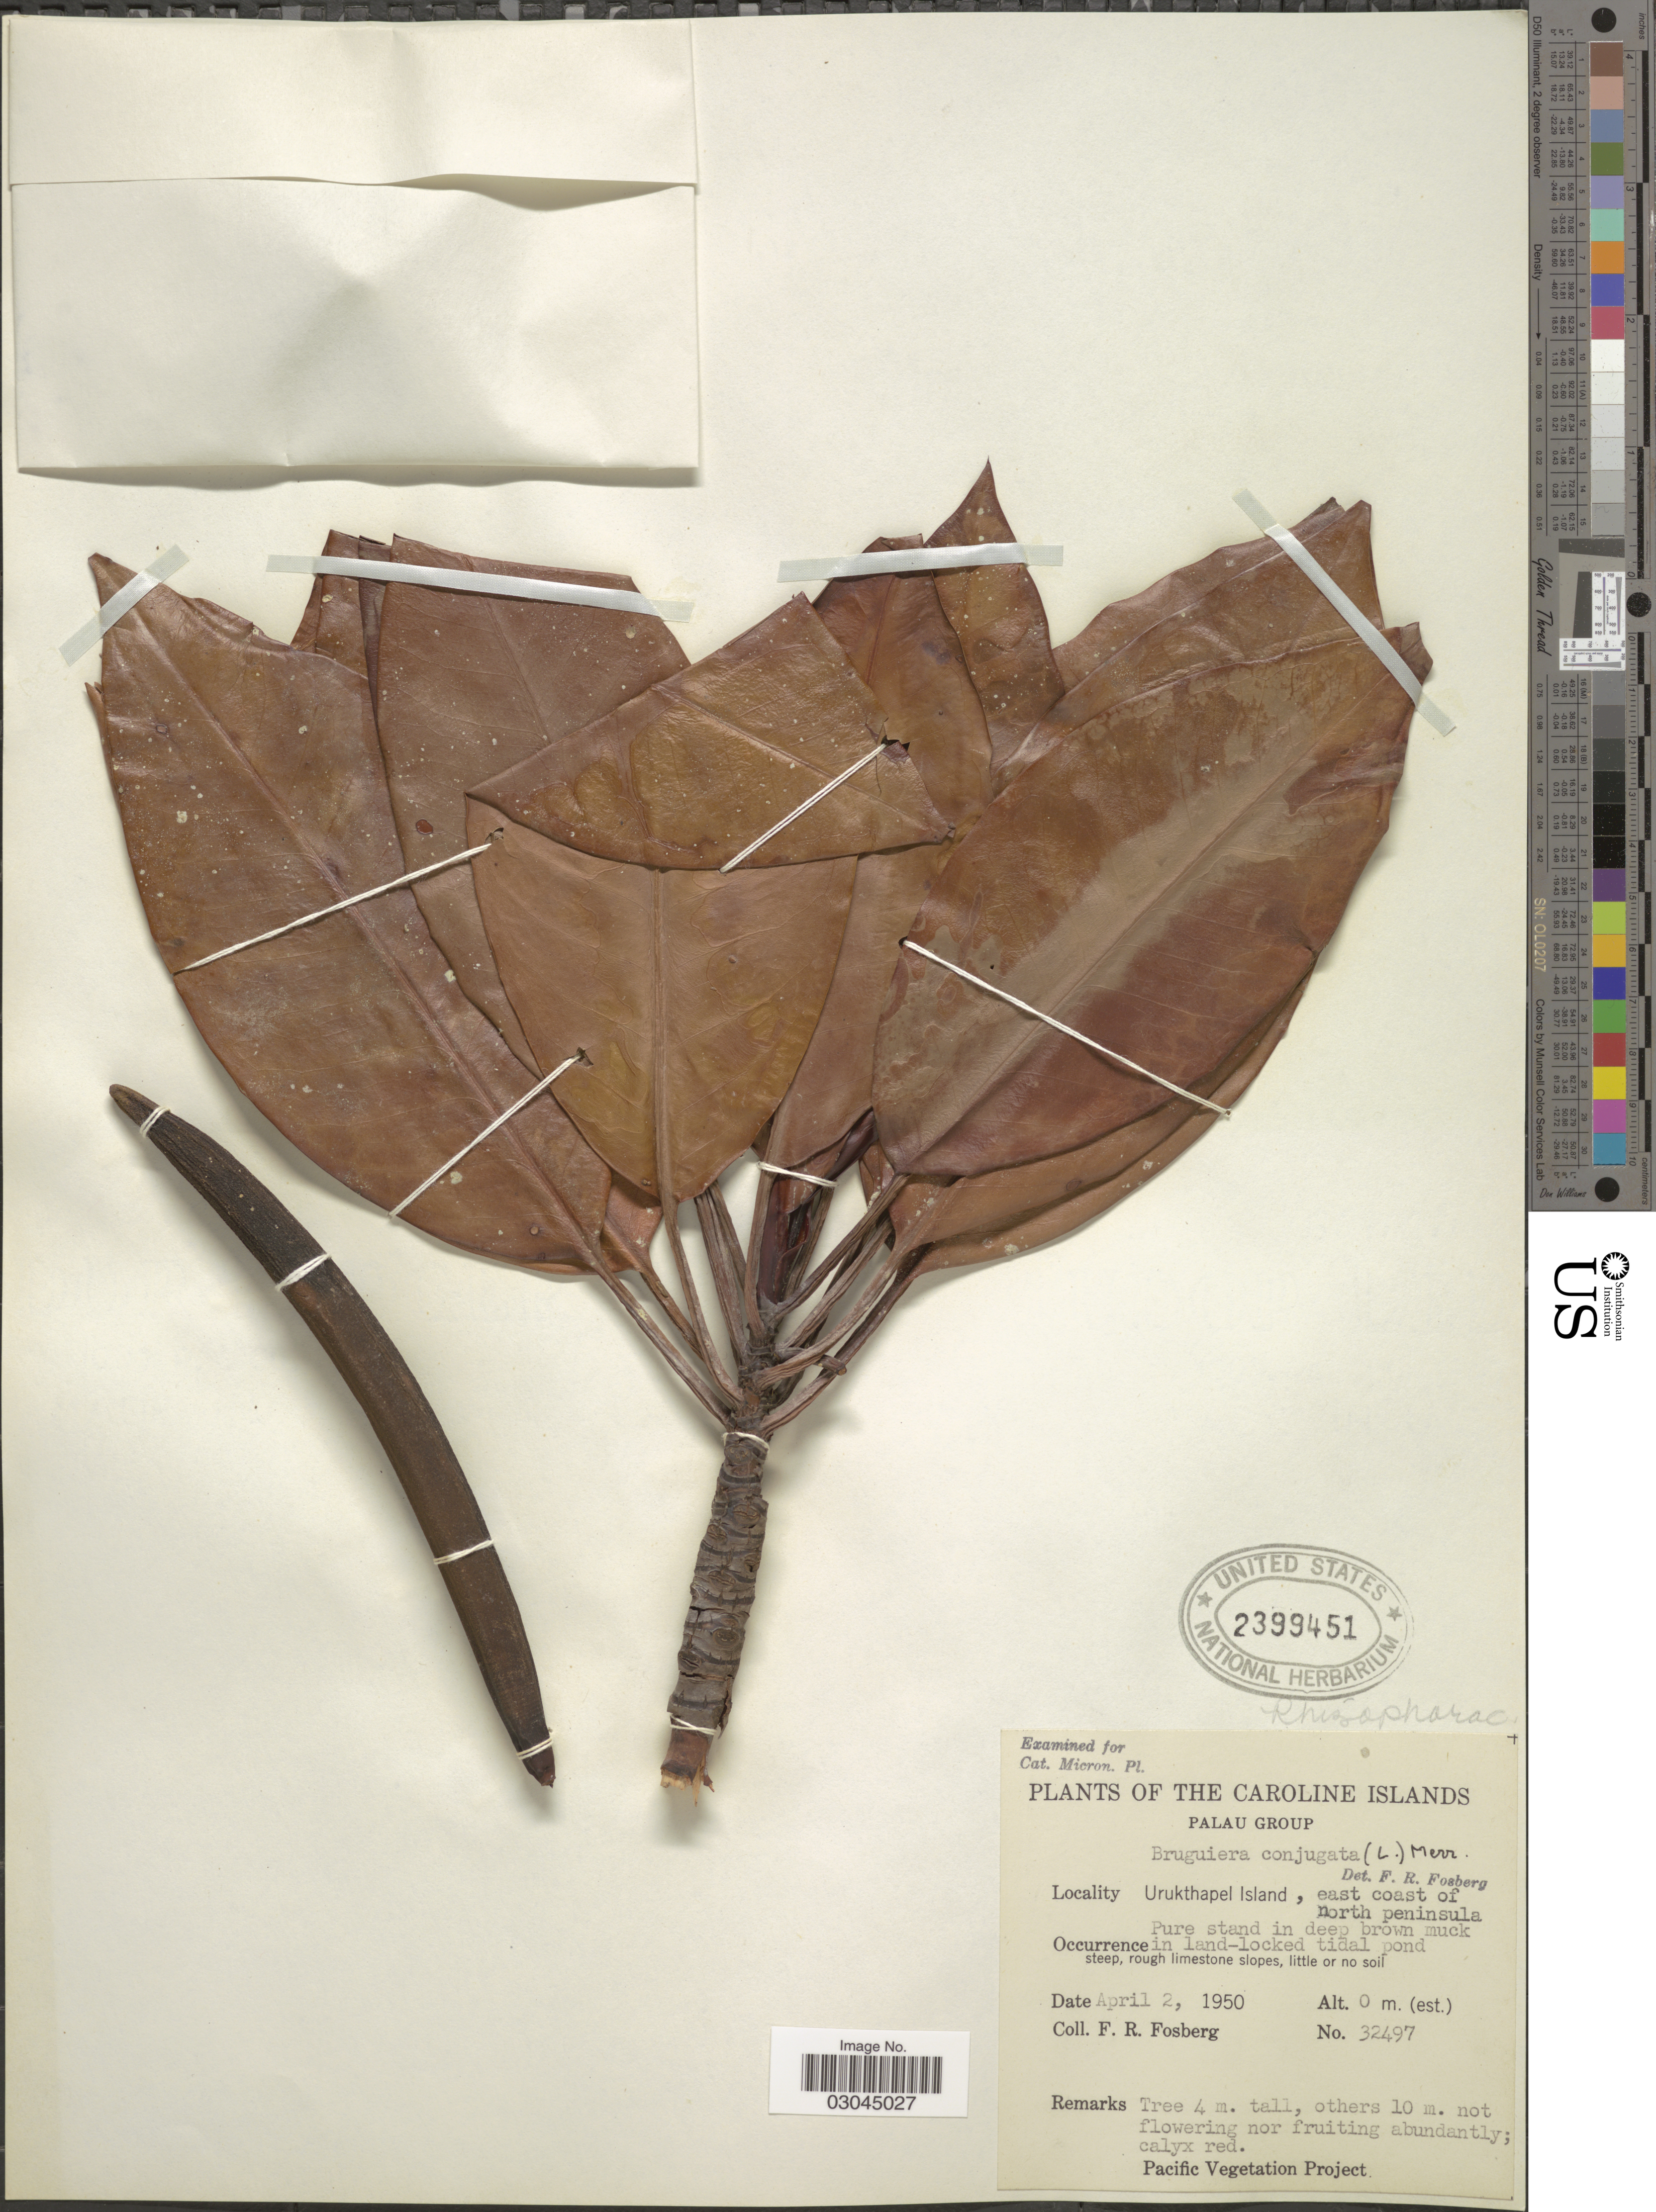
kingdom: Plantae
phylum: Tracheophyta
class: Magnoliopsida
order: Malpighiales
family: Rhizophoraceae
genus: Bruguiera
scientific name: Bruguiera gymnorhiza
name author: (L.) Savigny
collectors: F. R. Fosberg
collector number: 32497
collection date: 1950-04-02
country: Palau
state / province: Koror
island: Ngeruktabel [Urukthapel]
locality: The Caroline Islands, Palau Group, Urukthapel Island, east coast of north peninsula.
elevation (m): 0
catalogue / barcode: US 2399451